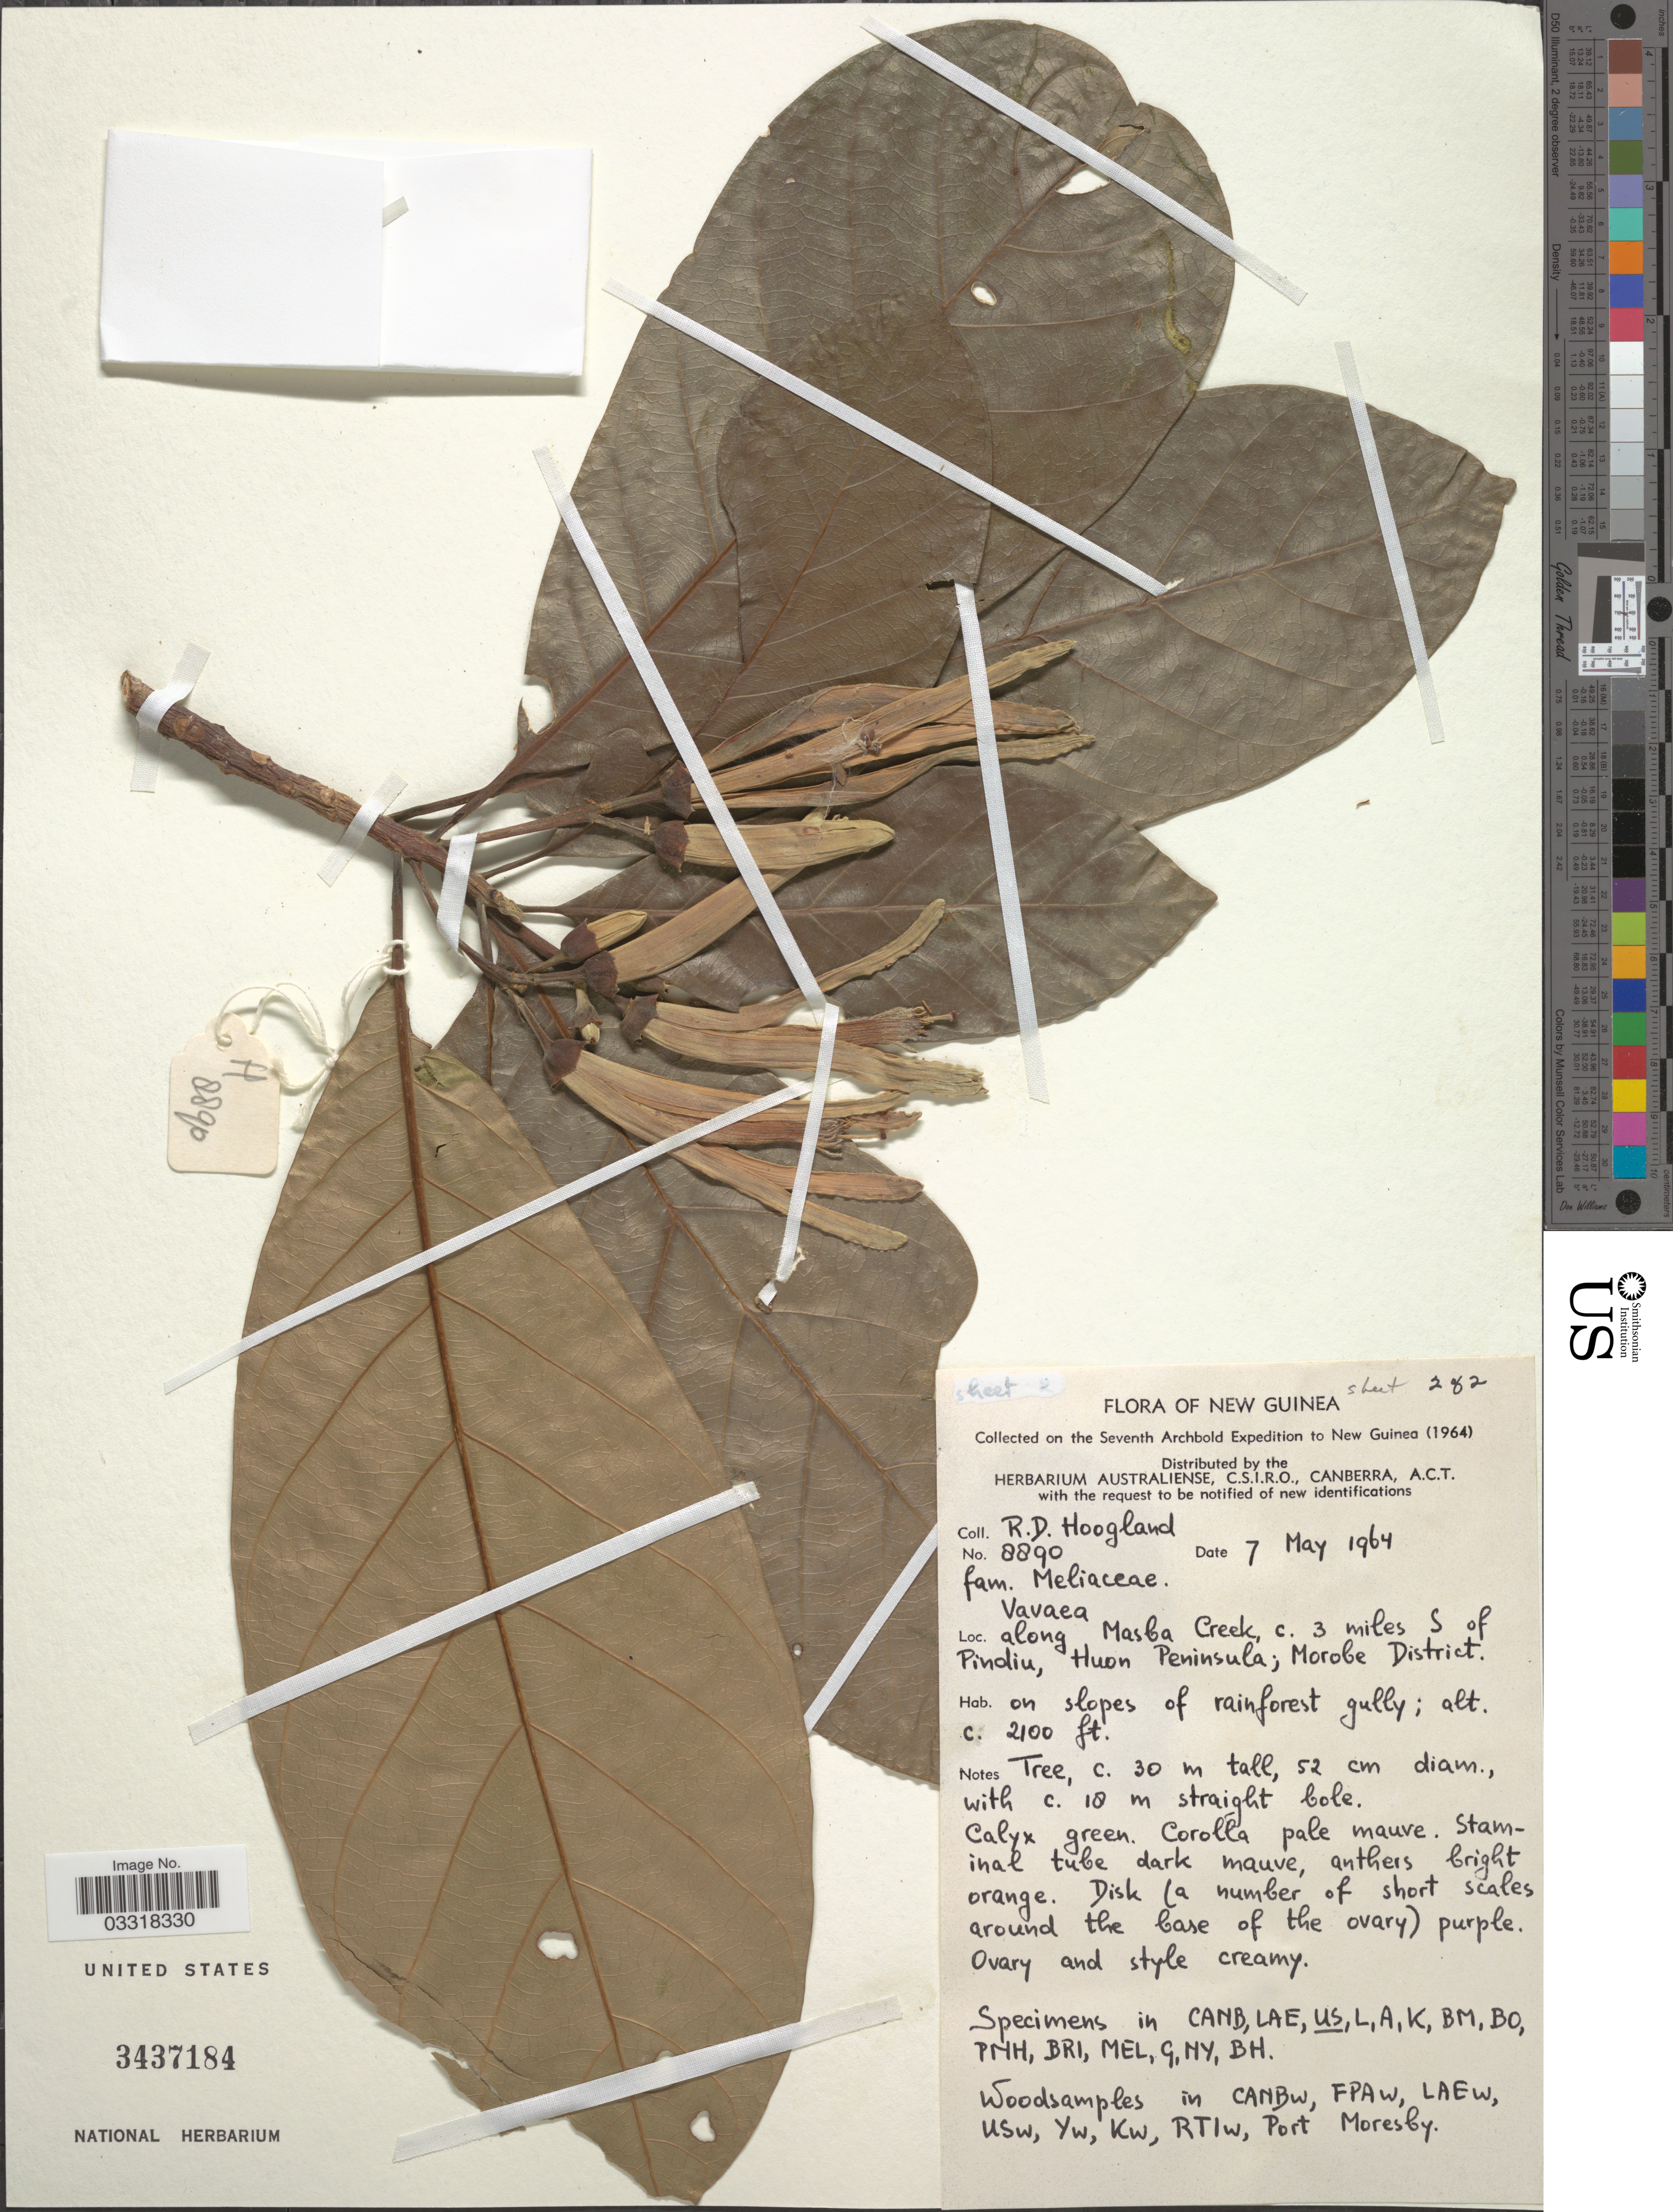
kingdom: Plantae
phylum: Tracheophyta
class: Magnoliopsida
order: Sapindales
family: Meliaceae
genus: Vavaea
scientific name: Vavaea tubiflora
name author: T.D. Penn.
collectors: R. D. Hoogland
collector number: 8890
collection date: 1964-05-07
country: Papua New Guinea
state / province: Morobe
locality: New Guinea. Along Masba Creek, c. 3 miles S of Pindiu, Huon Peninsula; Morobe District.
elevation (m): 640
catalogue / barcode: US 3437184